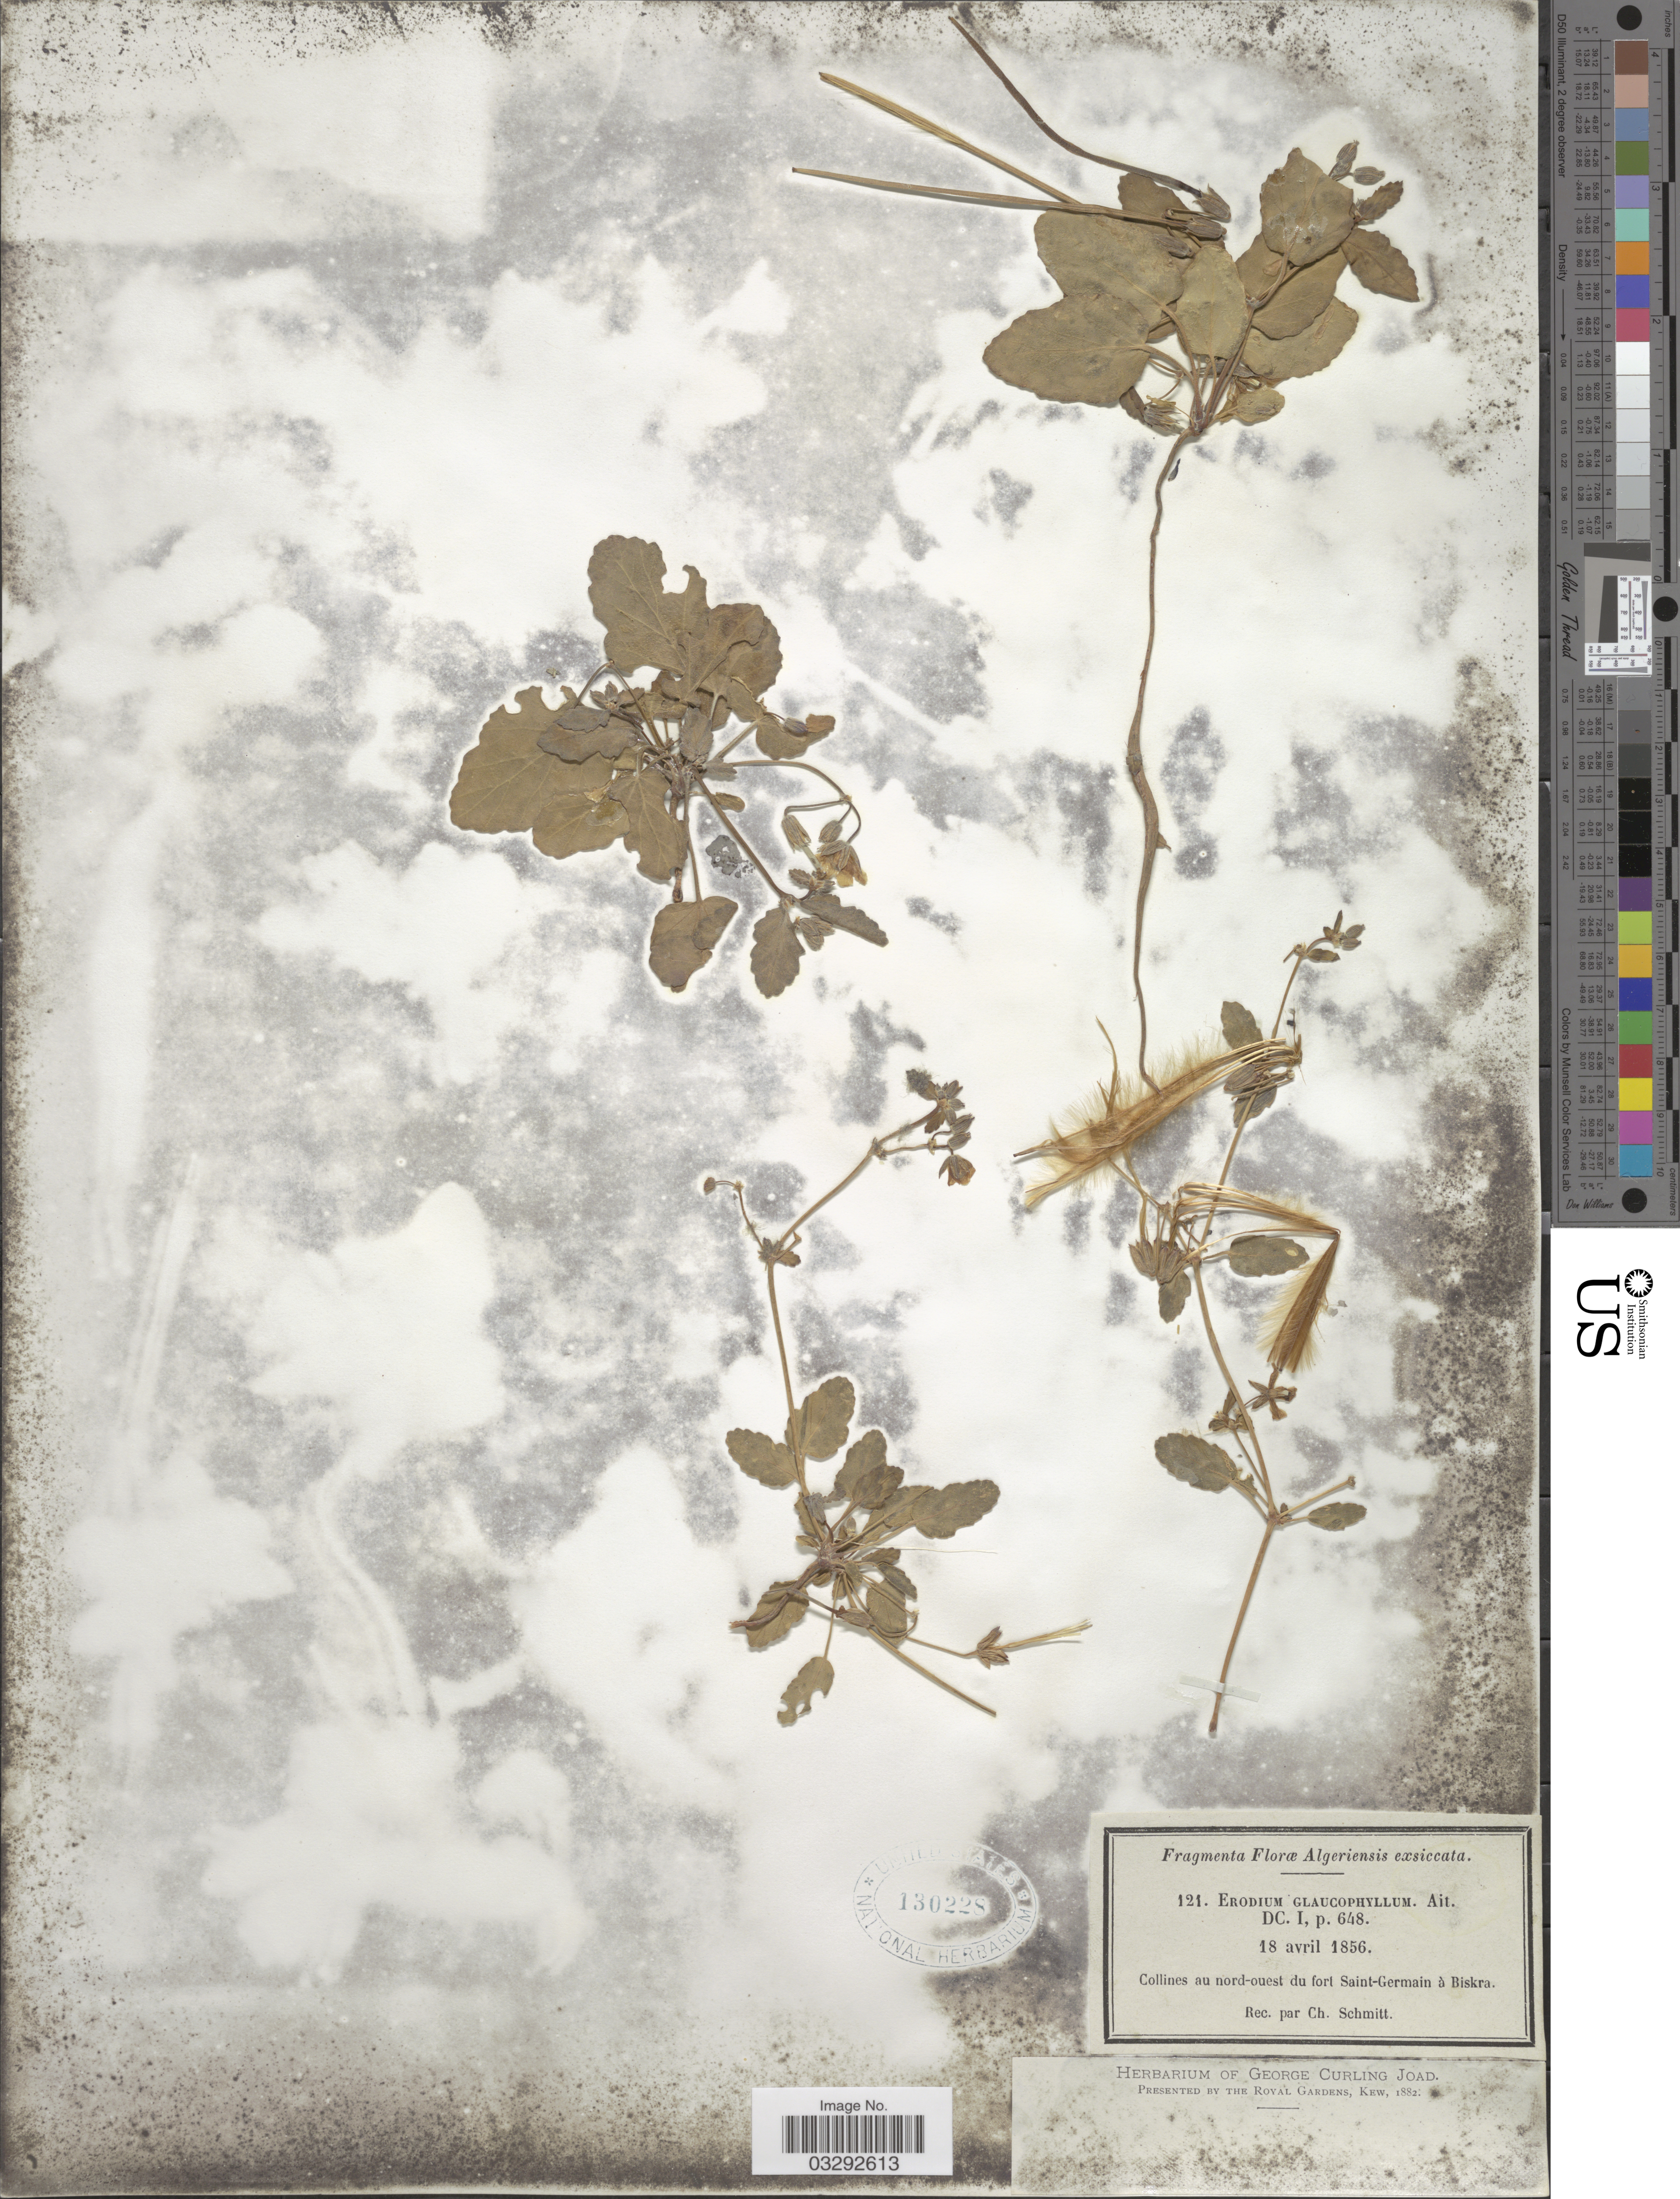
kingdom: Plantae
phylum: Tracheophyta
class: Magnoliopsida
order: Geraniales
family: Geraniaceae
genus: Erodium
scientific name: Erodium glaucophyllum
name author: (L.) L'Hér.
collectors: C. Schmitt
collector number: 121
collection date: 1856-04-18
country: Algeria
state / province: Biskra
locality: Collines au nord-ouest du fort Saint-Germain à Biskra.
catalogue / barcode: US 130228